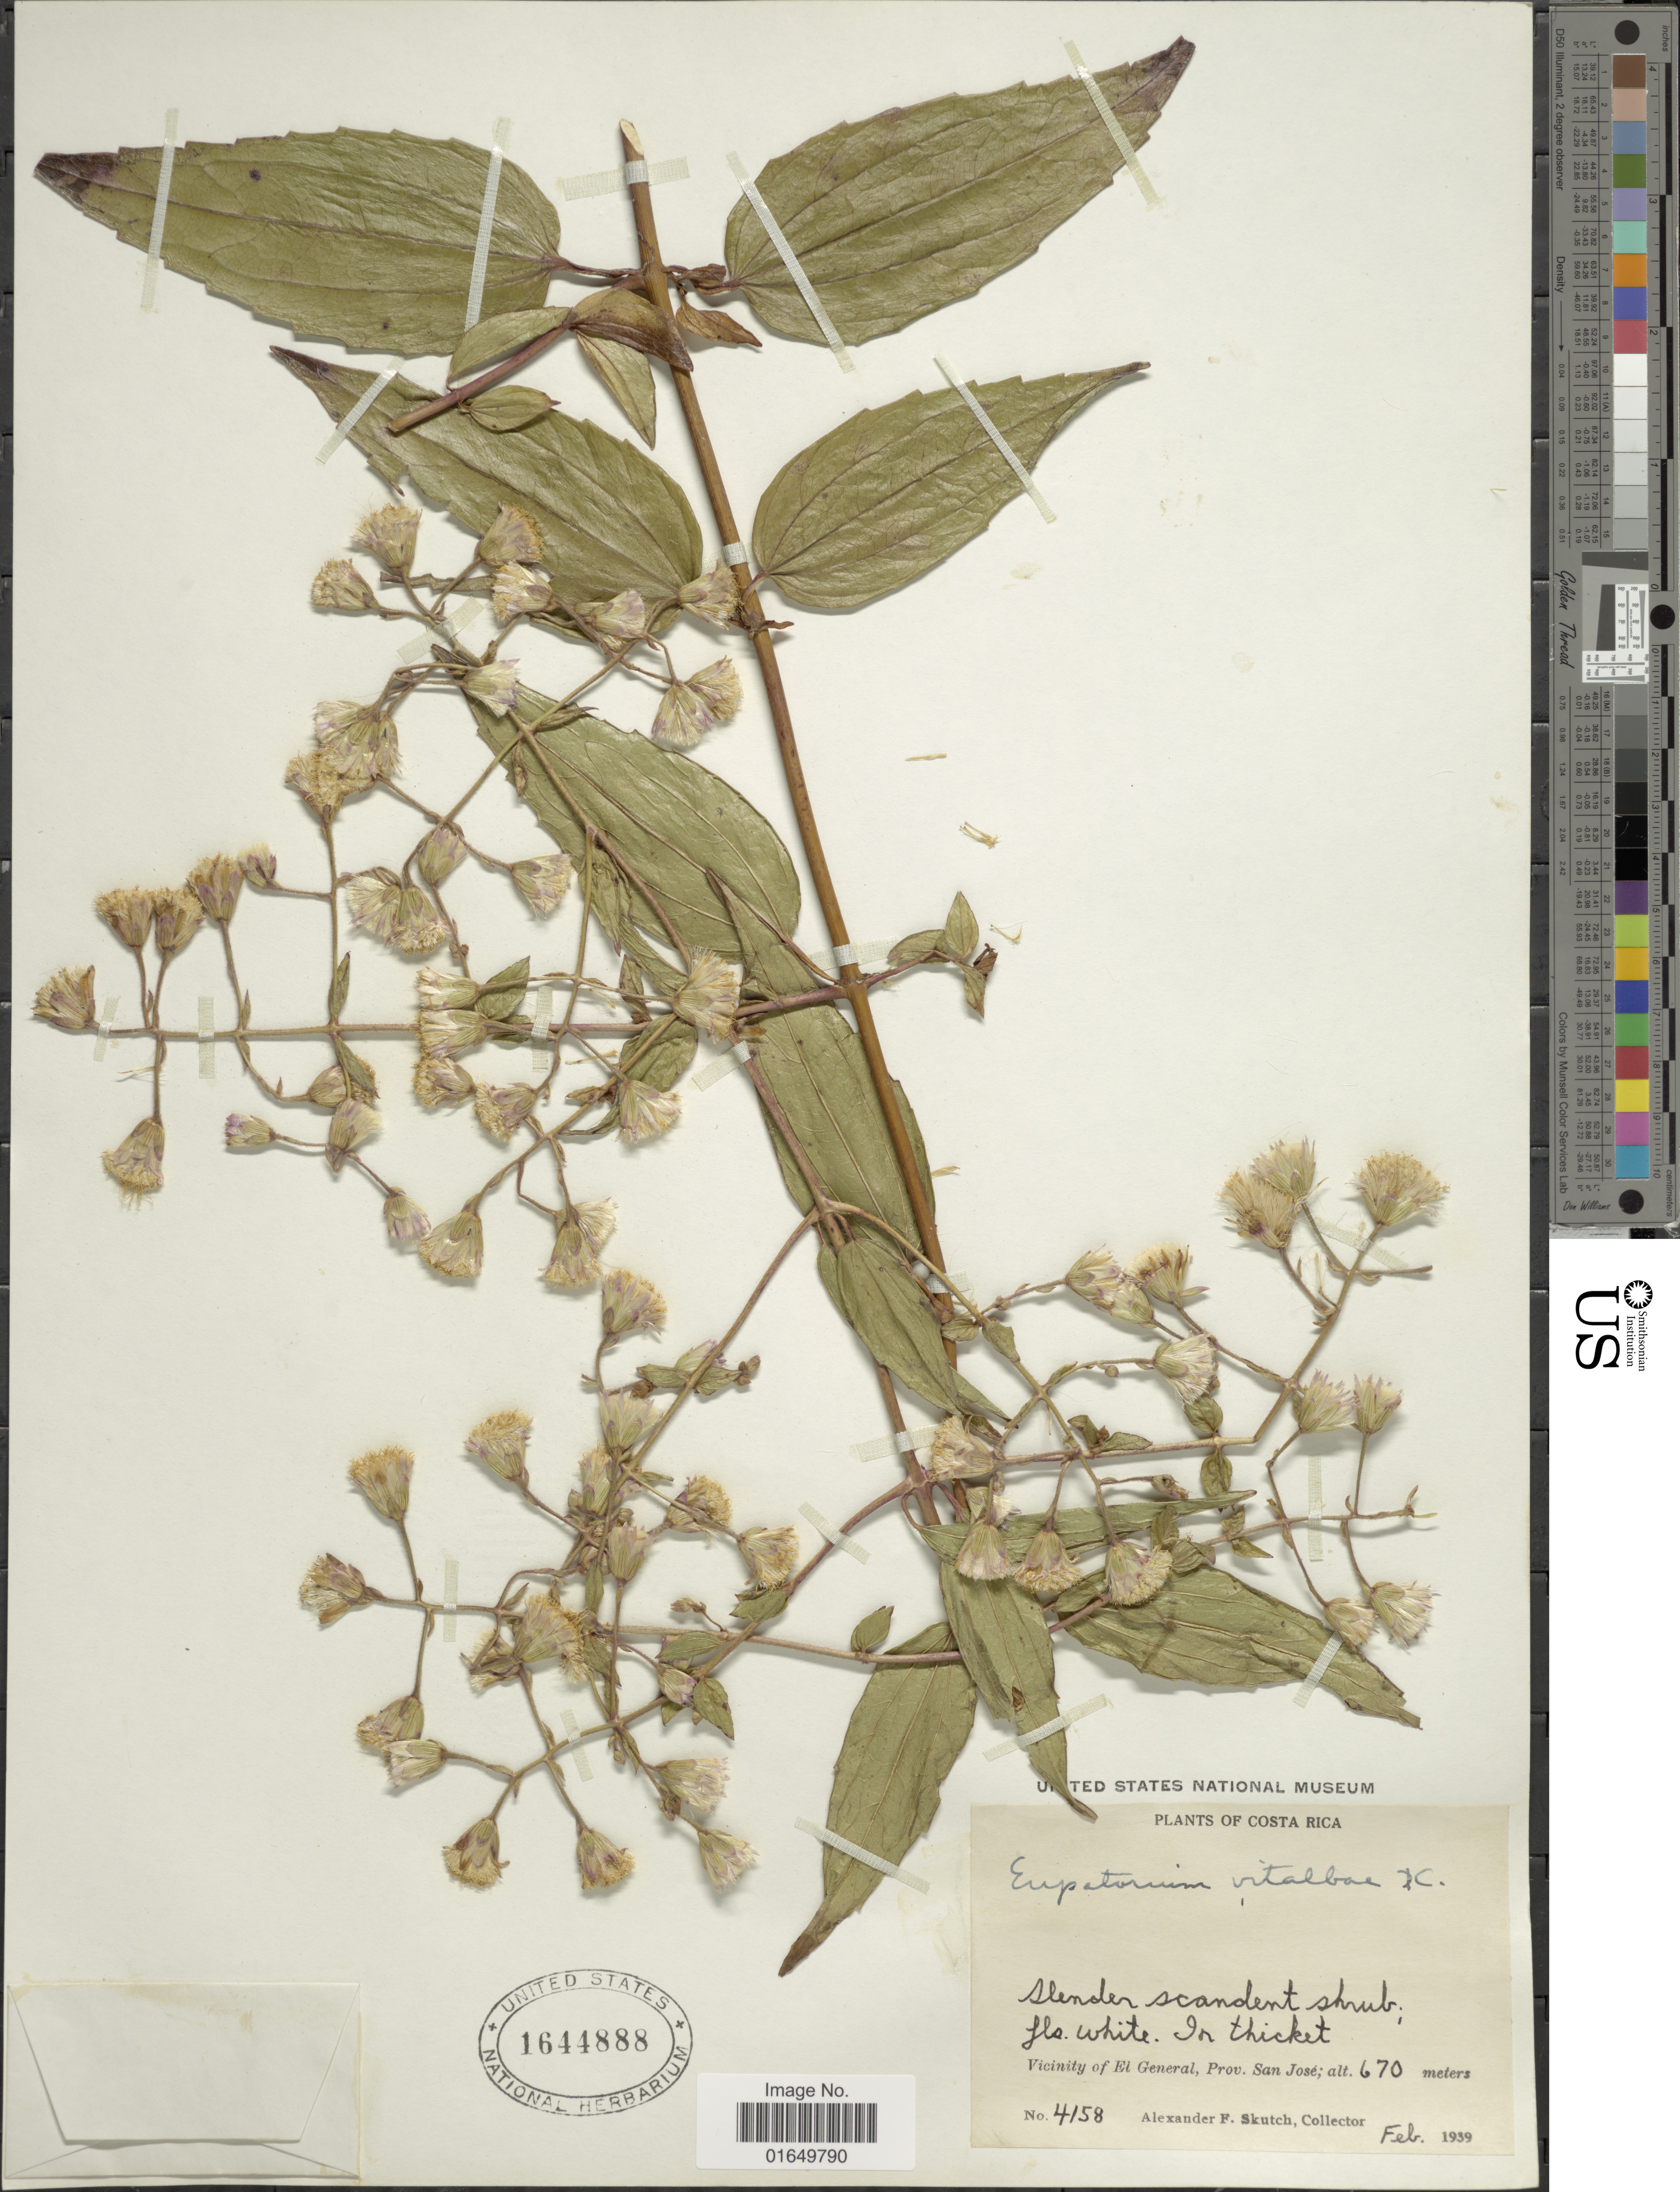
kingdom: Plantae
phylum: Tracheophyta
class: Magnoliopsida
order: Asterales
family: Asteraceae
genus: Heterocondylus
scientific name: Heterocondylus vitalbae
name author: (DC.) R.M. King & H. Rob.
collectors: A. F. Skutch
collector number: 4158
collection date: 1939-02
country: Costa Rica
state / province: San José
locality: Vicinity of El General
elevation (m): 670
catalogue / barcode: US 1644888